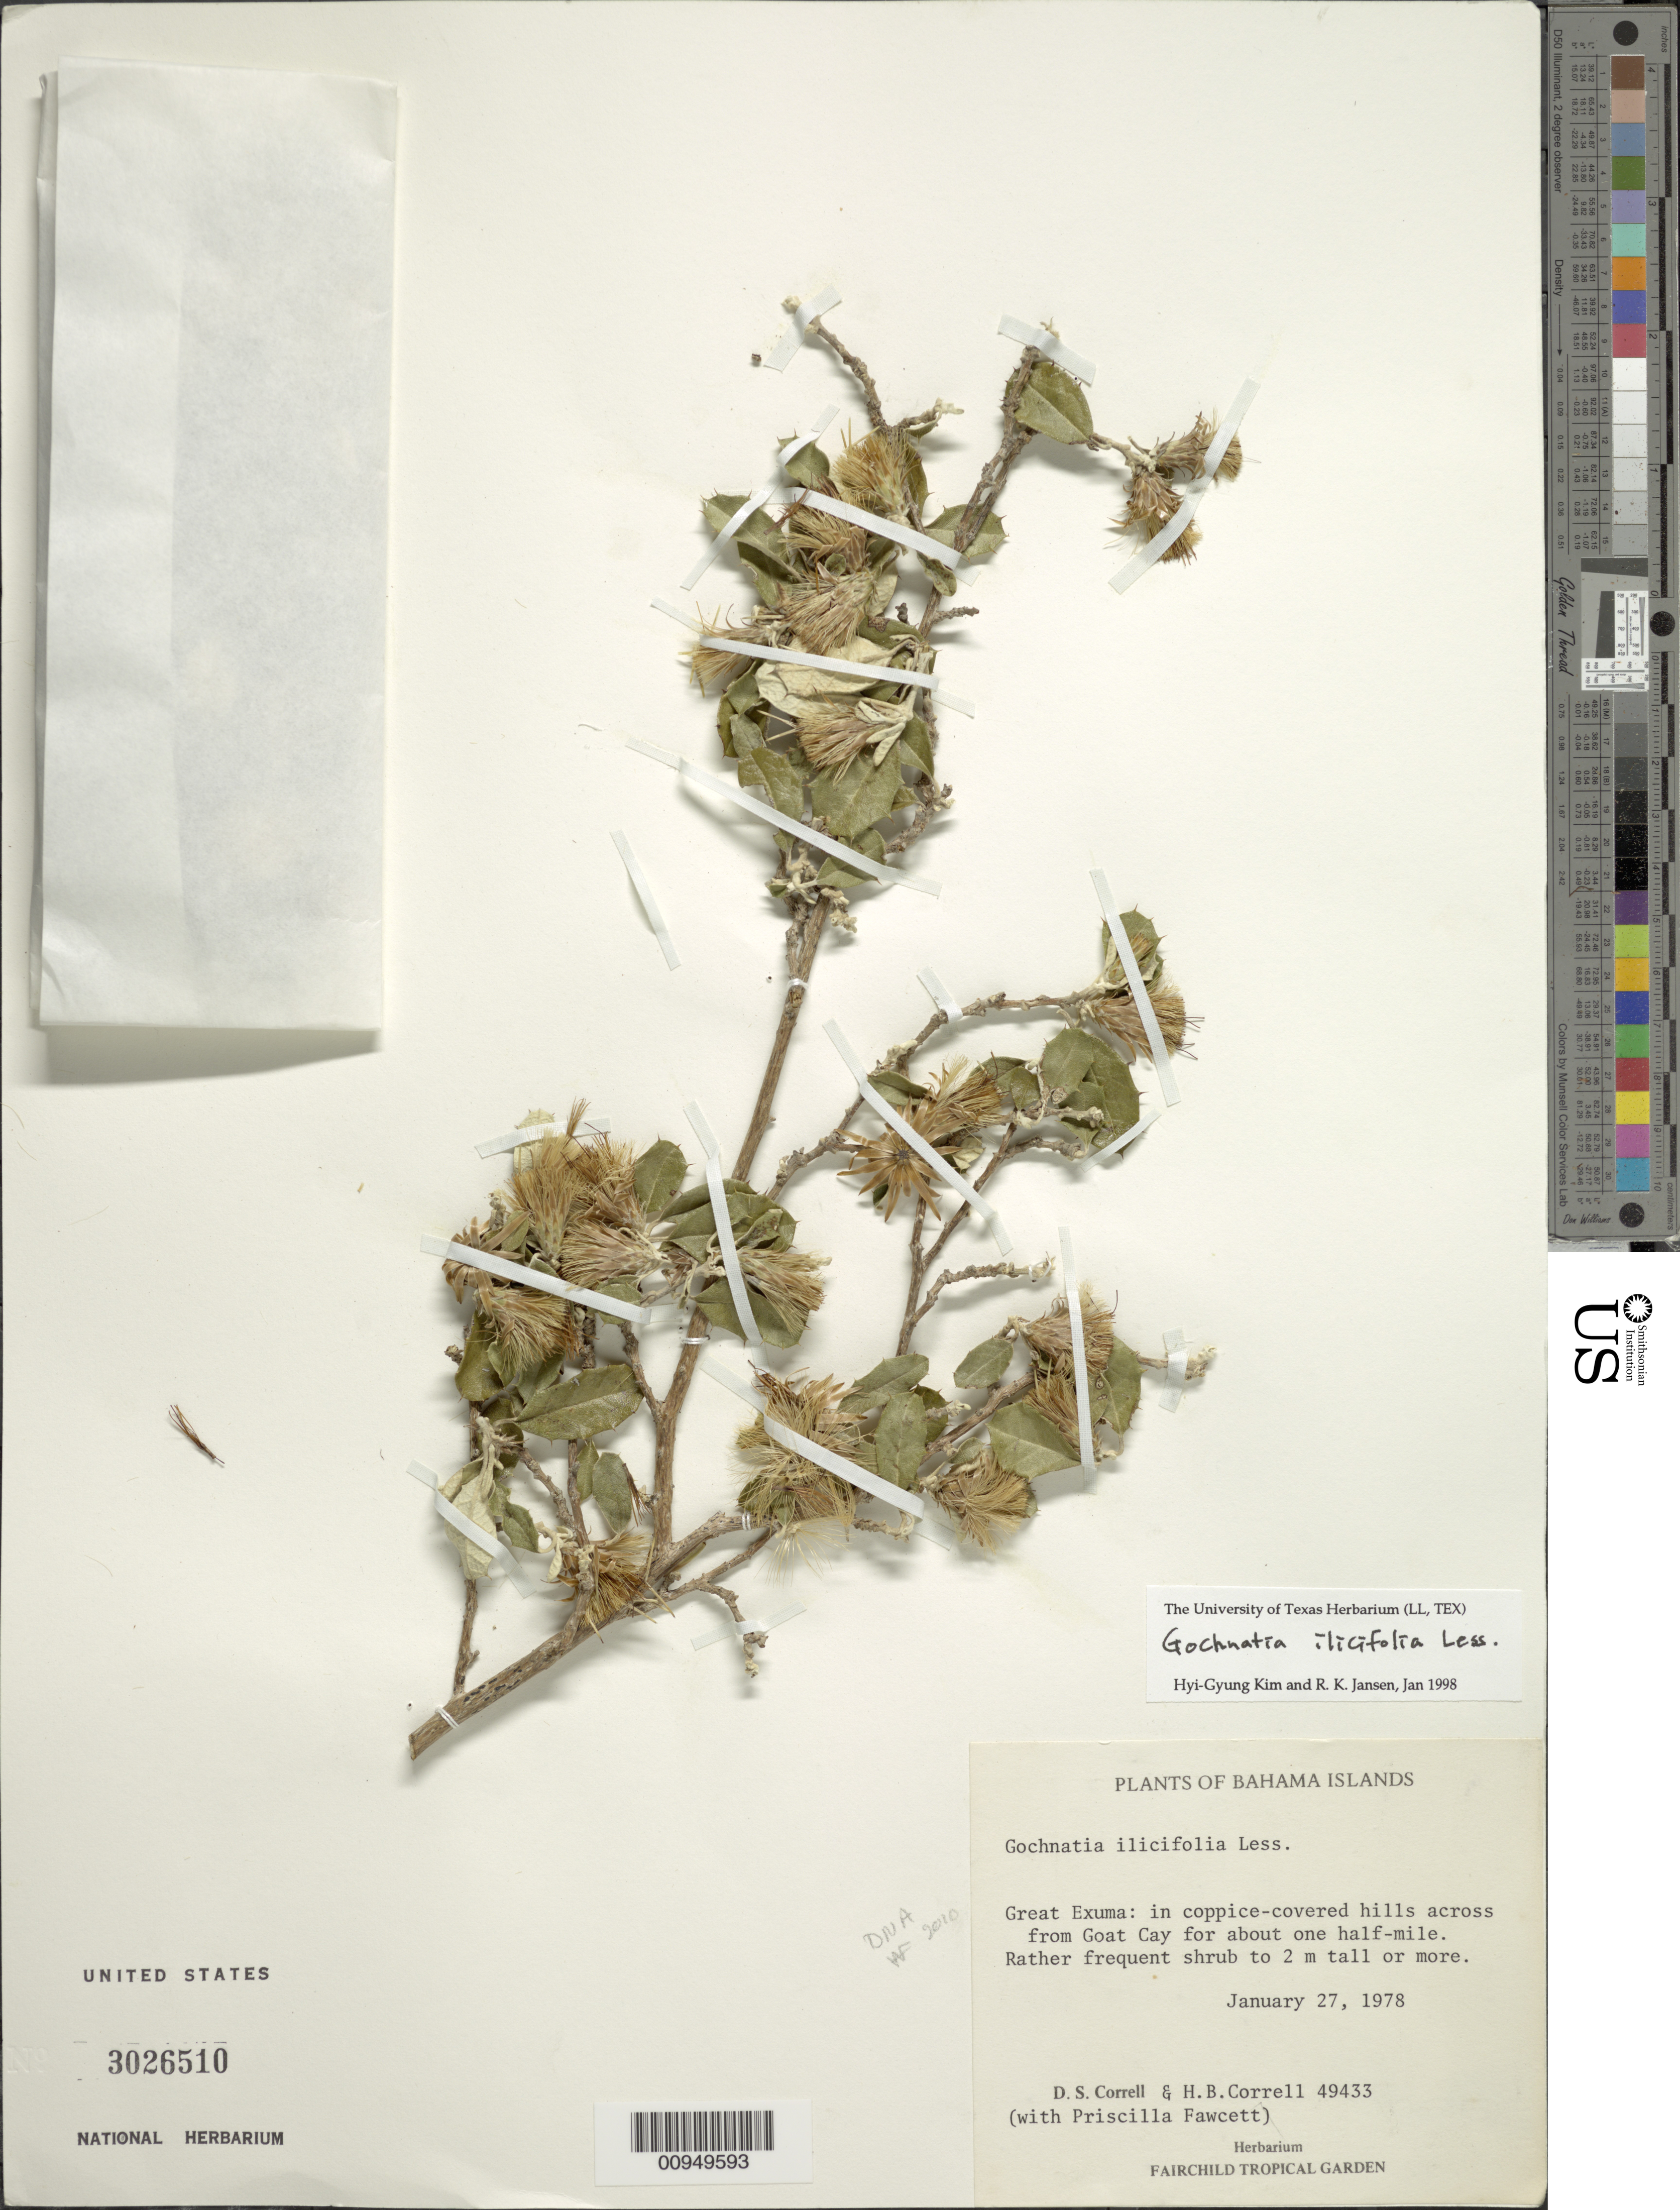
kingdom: Plantae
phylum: Tracheophyta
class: Magnoliopsida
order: Asterales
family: Asteraceae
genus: Anastraphia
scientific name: Anastraphia ilicifolia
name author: D. Don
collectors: D. S. Correll, H. Correll & P. Fawcett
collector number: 49433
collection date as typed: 27 Jan 1978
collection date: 1978-01-27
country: Bahamas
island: Great Exuma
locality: Hills across from Goat Cay for about one half-mile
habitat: In coppice-covered hillside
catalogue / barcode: US 3026510